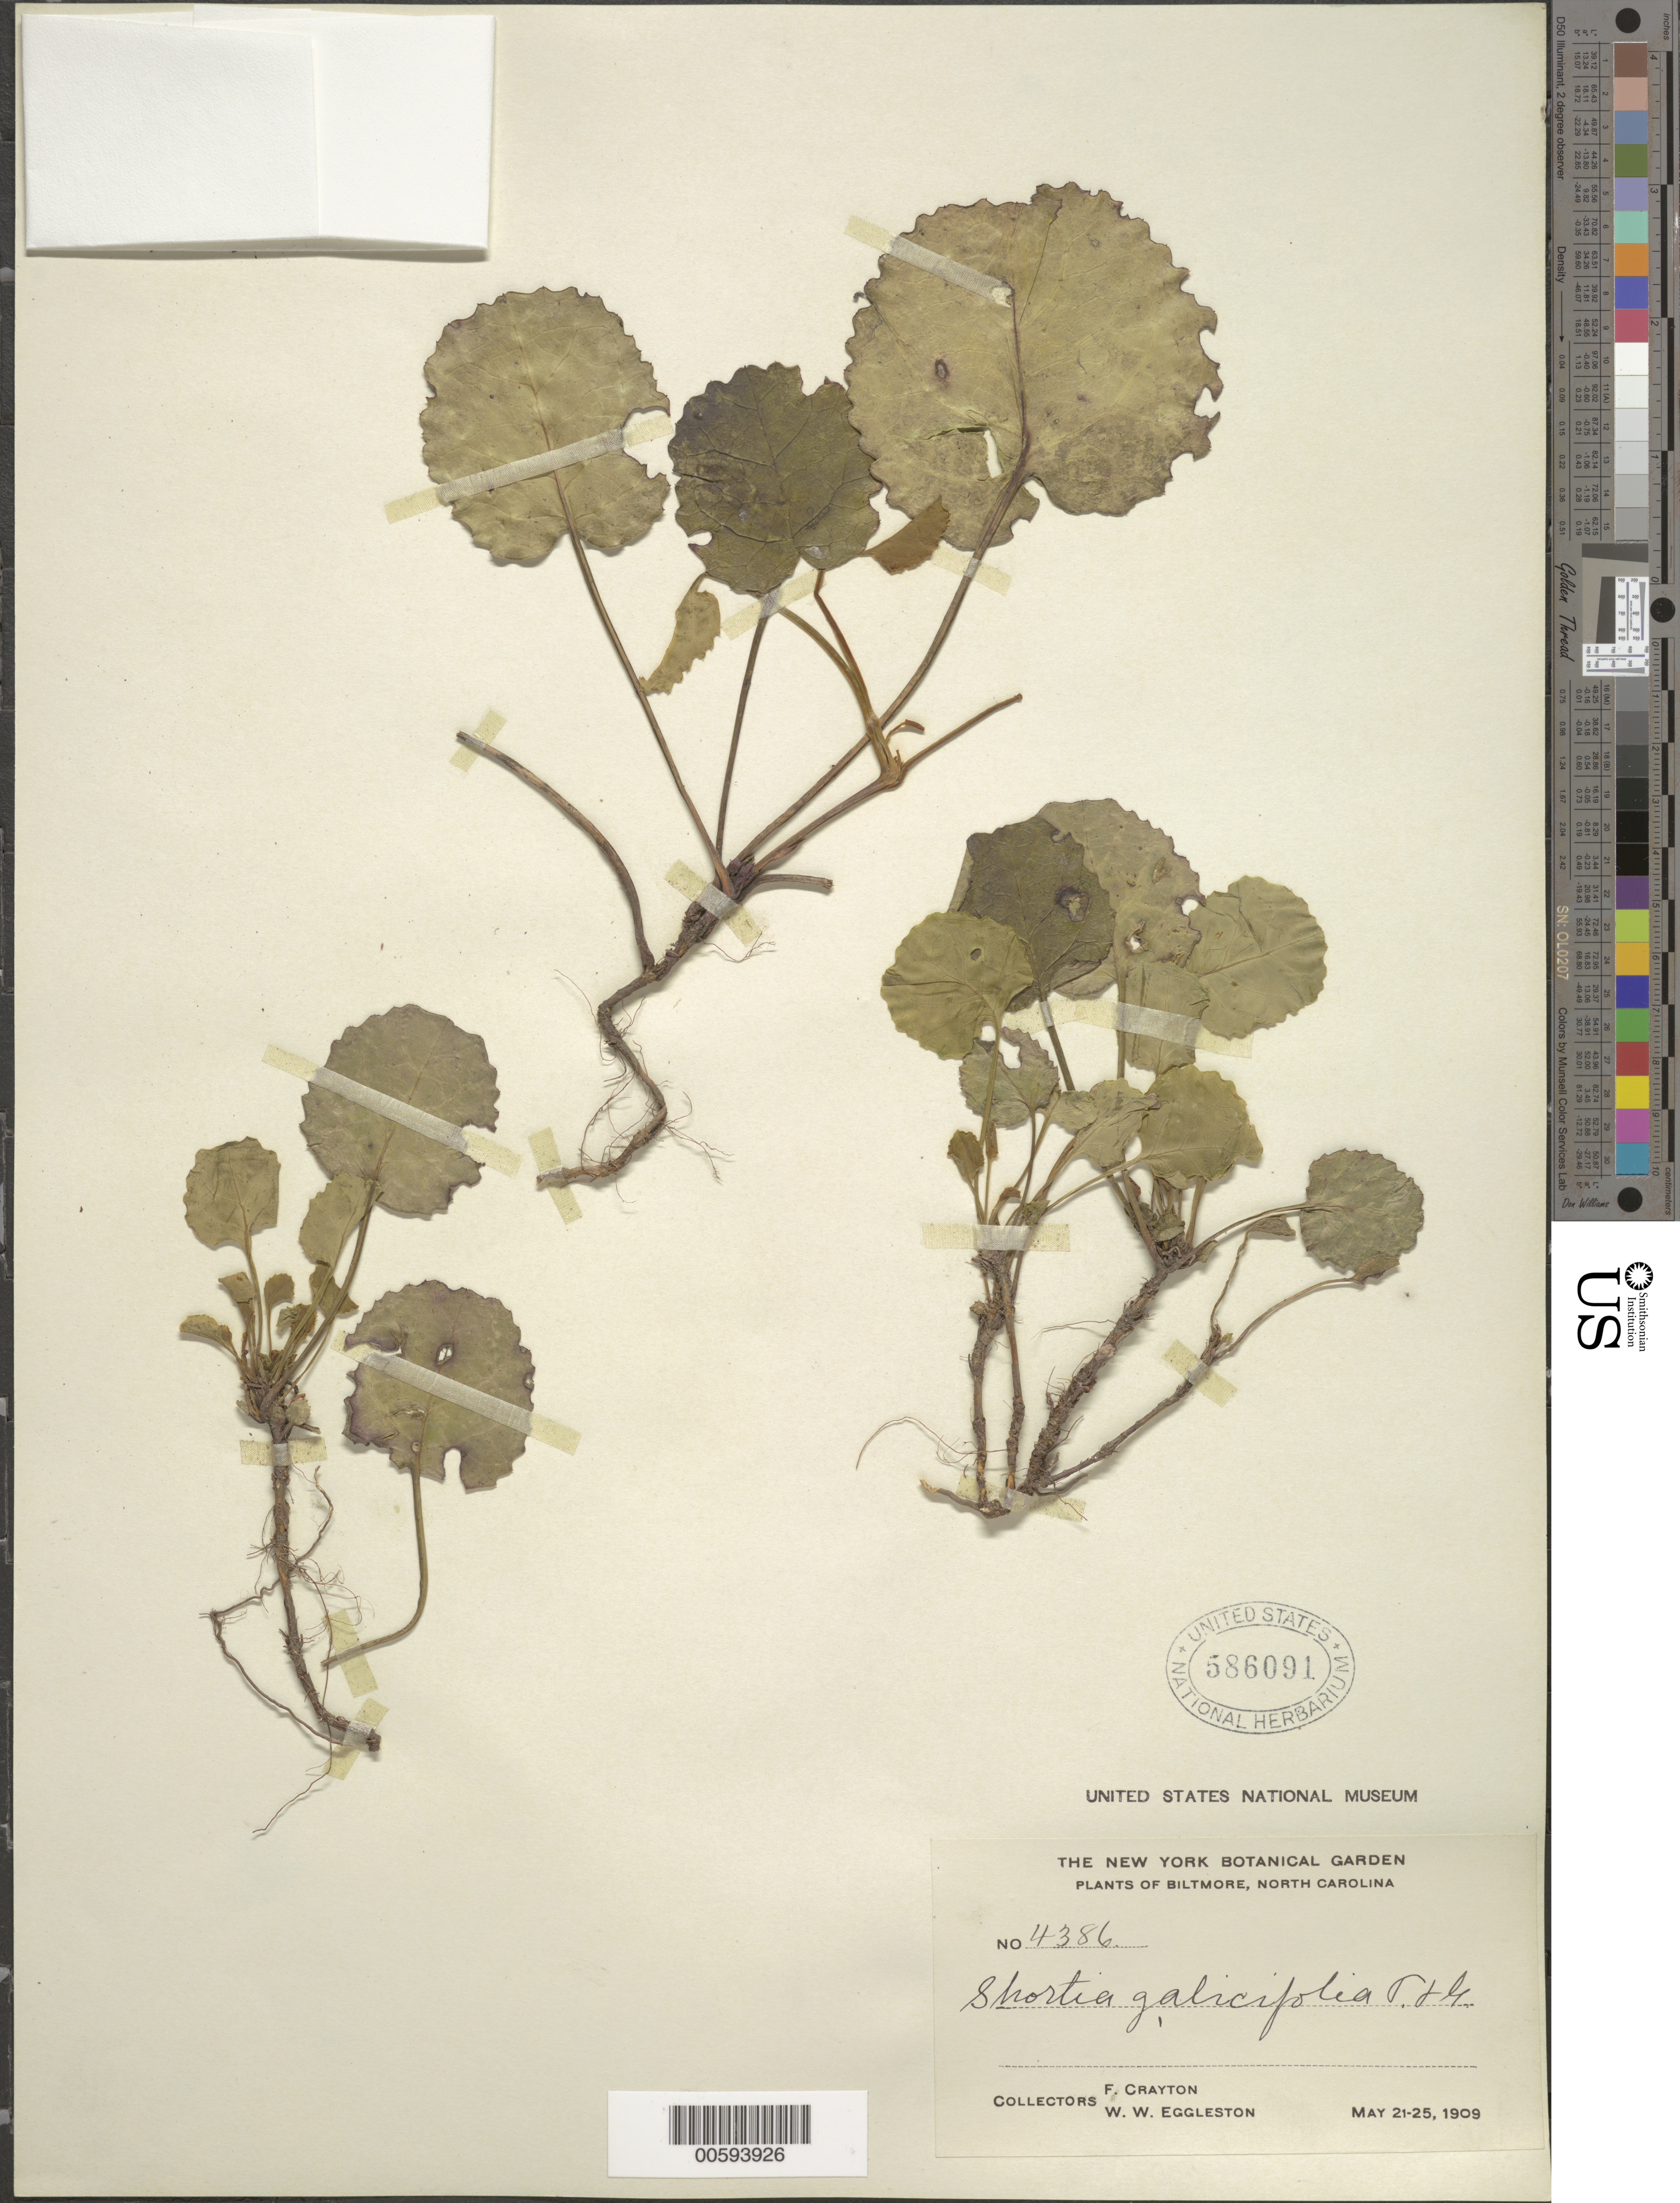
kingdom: Plantae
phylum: Tracheophyta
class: Magnoliopsida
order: Ericales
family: Diapensiaceae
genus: Shortia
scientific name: Shortia galacifolia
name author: Torr. & A. Gray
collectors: F. Crayton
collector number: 4386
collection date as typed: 21 May 1909 to 25 May 1909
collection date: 1909-05-21/1909-05-25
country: United States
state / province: North Carolina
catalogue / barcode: US 586091